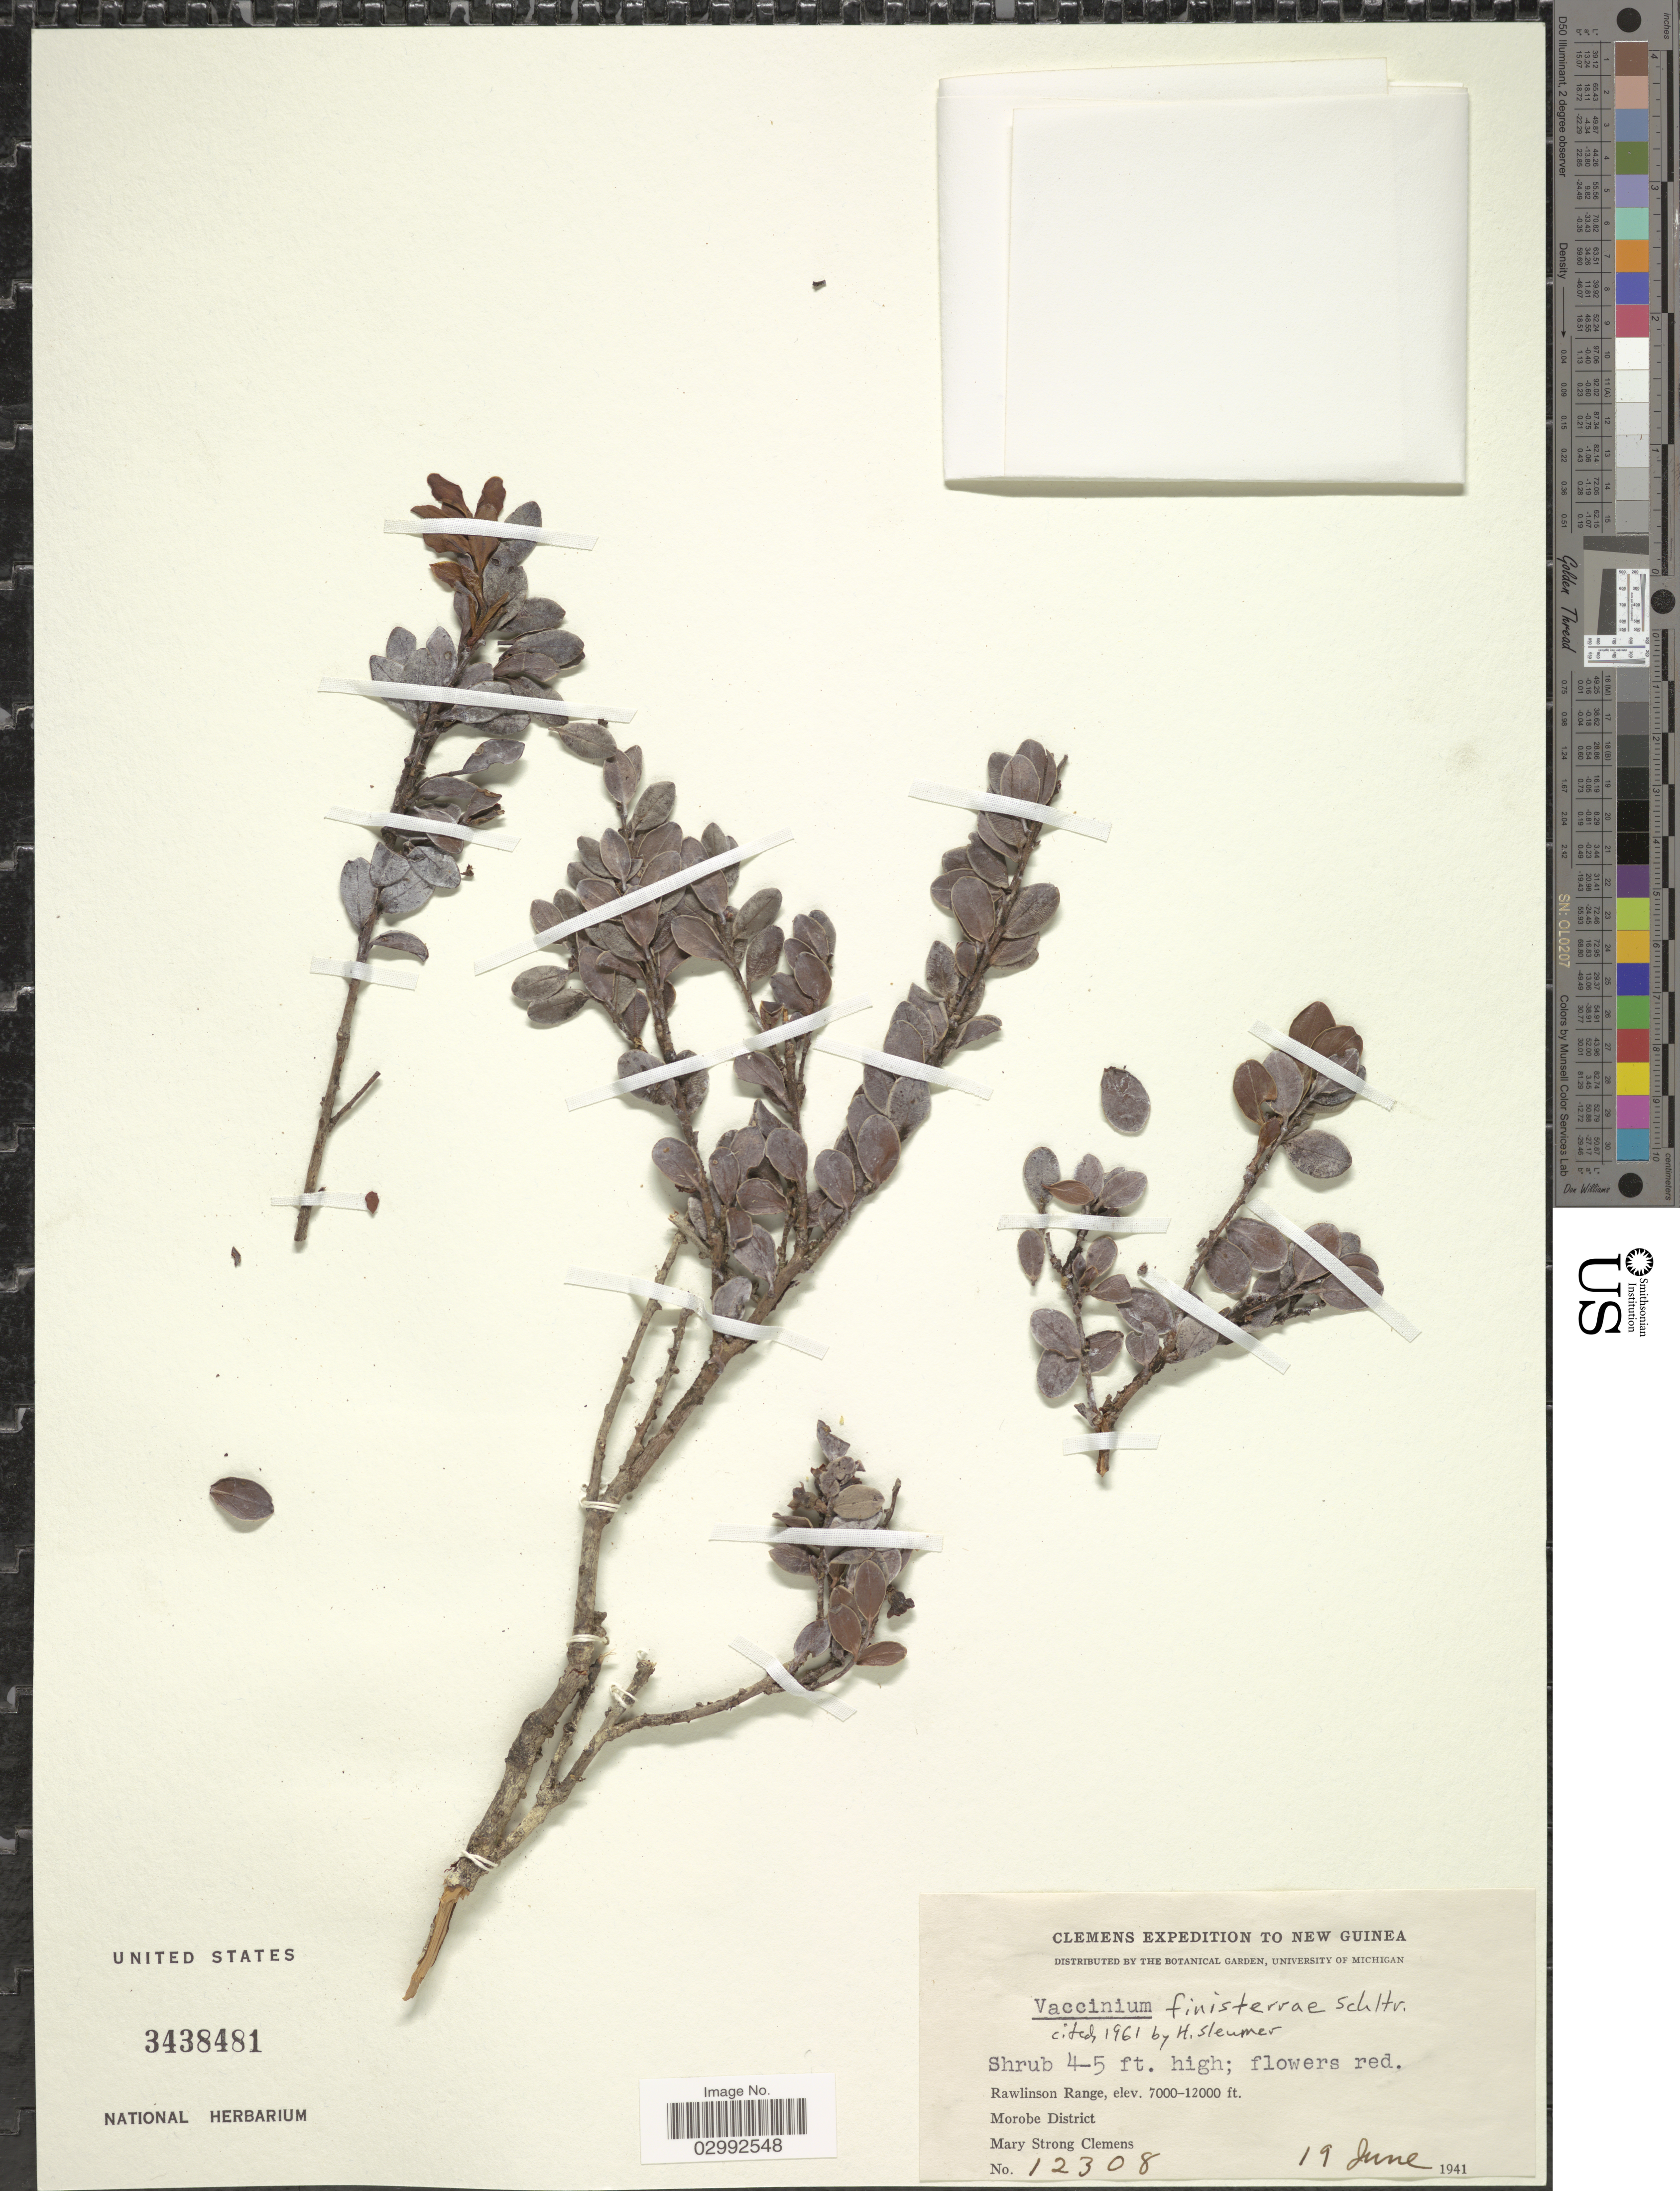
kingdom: Plantae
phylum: Tracheophyta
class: Magnoliopsida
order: Ericales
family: Ericaceae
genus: Vaccinium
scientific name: Vaccinium finisterrae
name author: Schltr.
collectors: M. S. Clemens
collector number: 12308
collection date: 1941-06-19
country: Papua New Guinea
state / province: Morobe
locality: New Guinea. Rawlinson Range, Morobe District, New Guinea.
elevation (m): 2134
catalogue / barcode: US 3438481